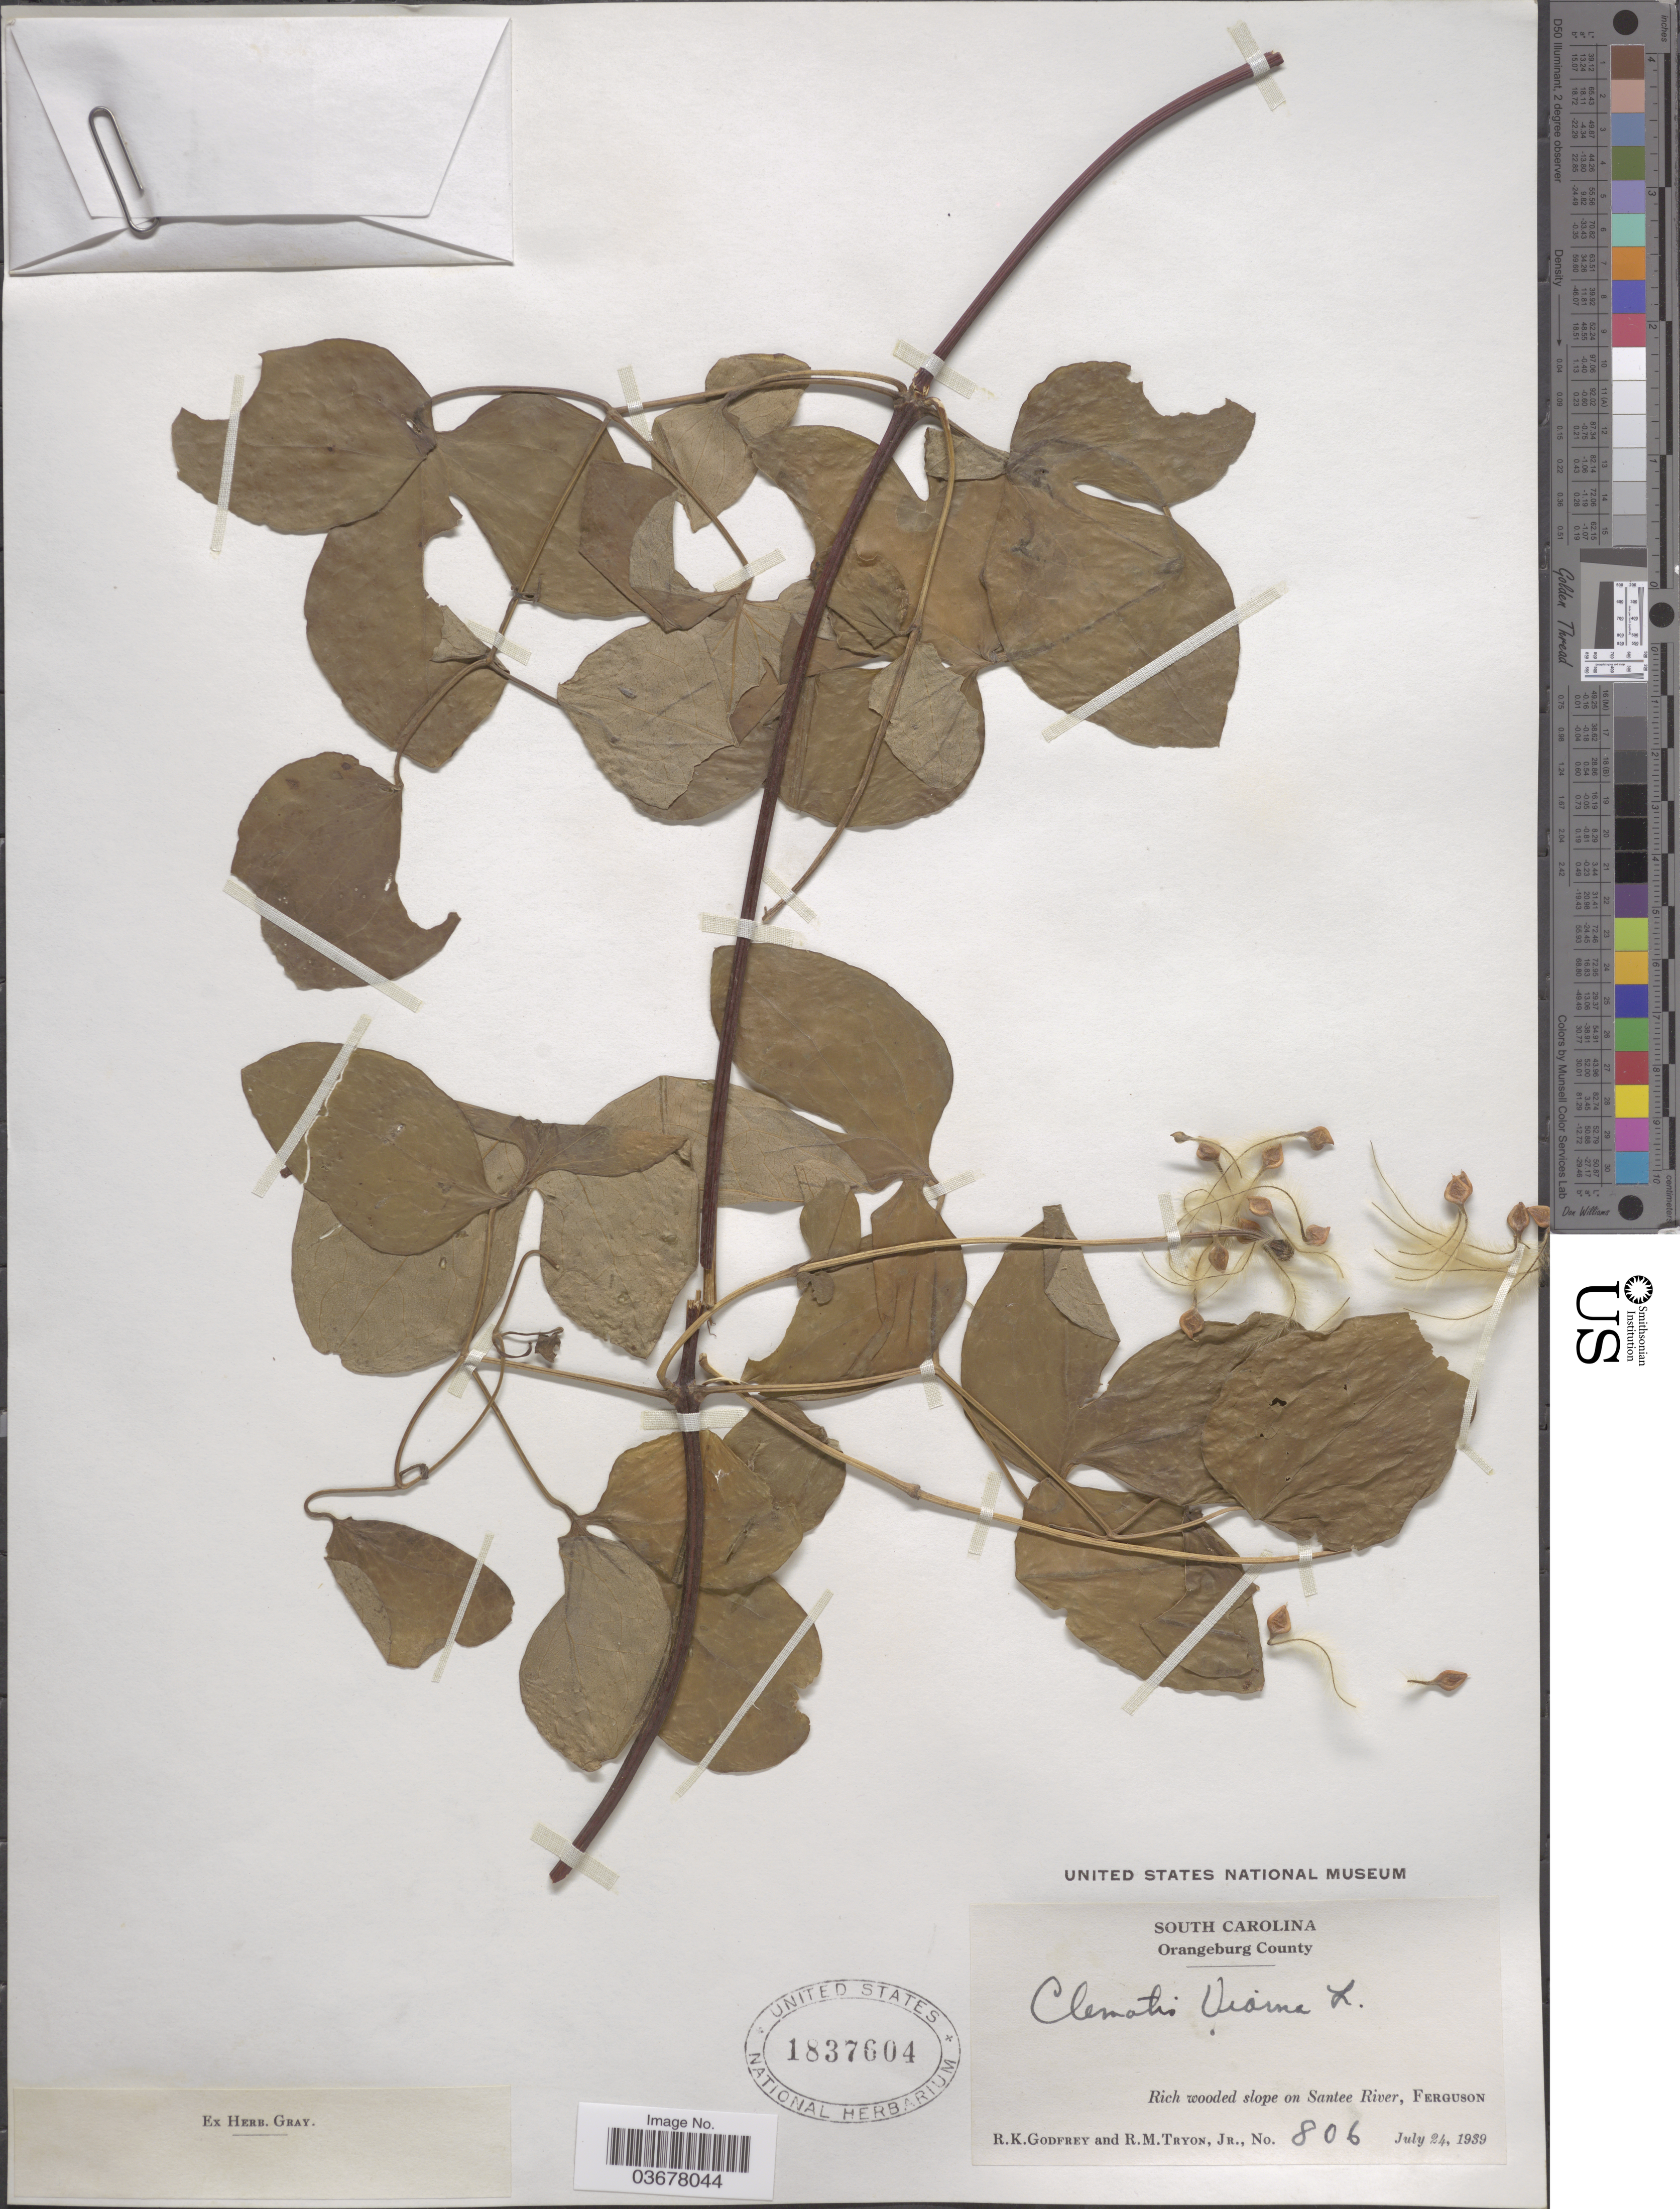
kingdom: Plantae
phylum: Tracheophyta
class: Magnoliopsida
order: Ranunculales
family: Ranunculaceae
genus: Clematis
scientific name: Clematis columbiana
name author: (Nutt.) Torr. & A. Gray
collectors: R. K. Godfrey & R. Tryon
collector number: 806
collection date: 1939-07-24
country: United States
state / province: South Carolina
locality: Orangeburg County. Rich wooded slope on Santee River, Ferguson.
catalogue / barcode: US 1837604